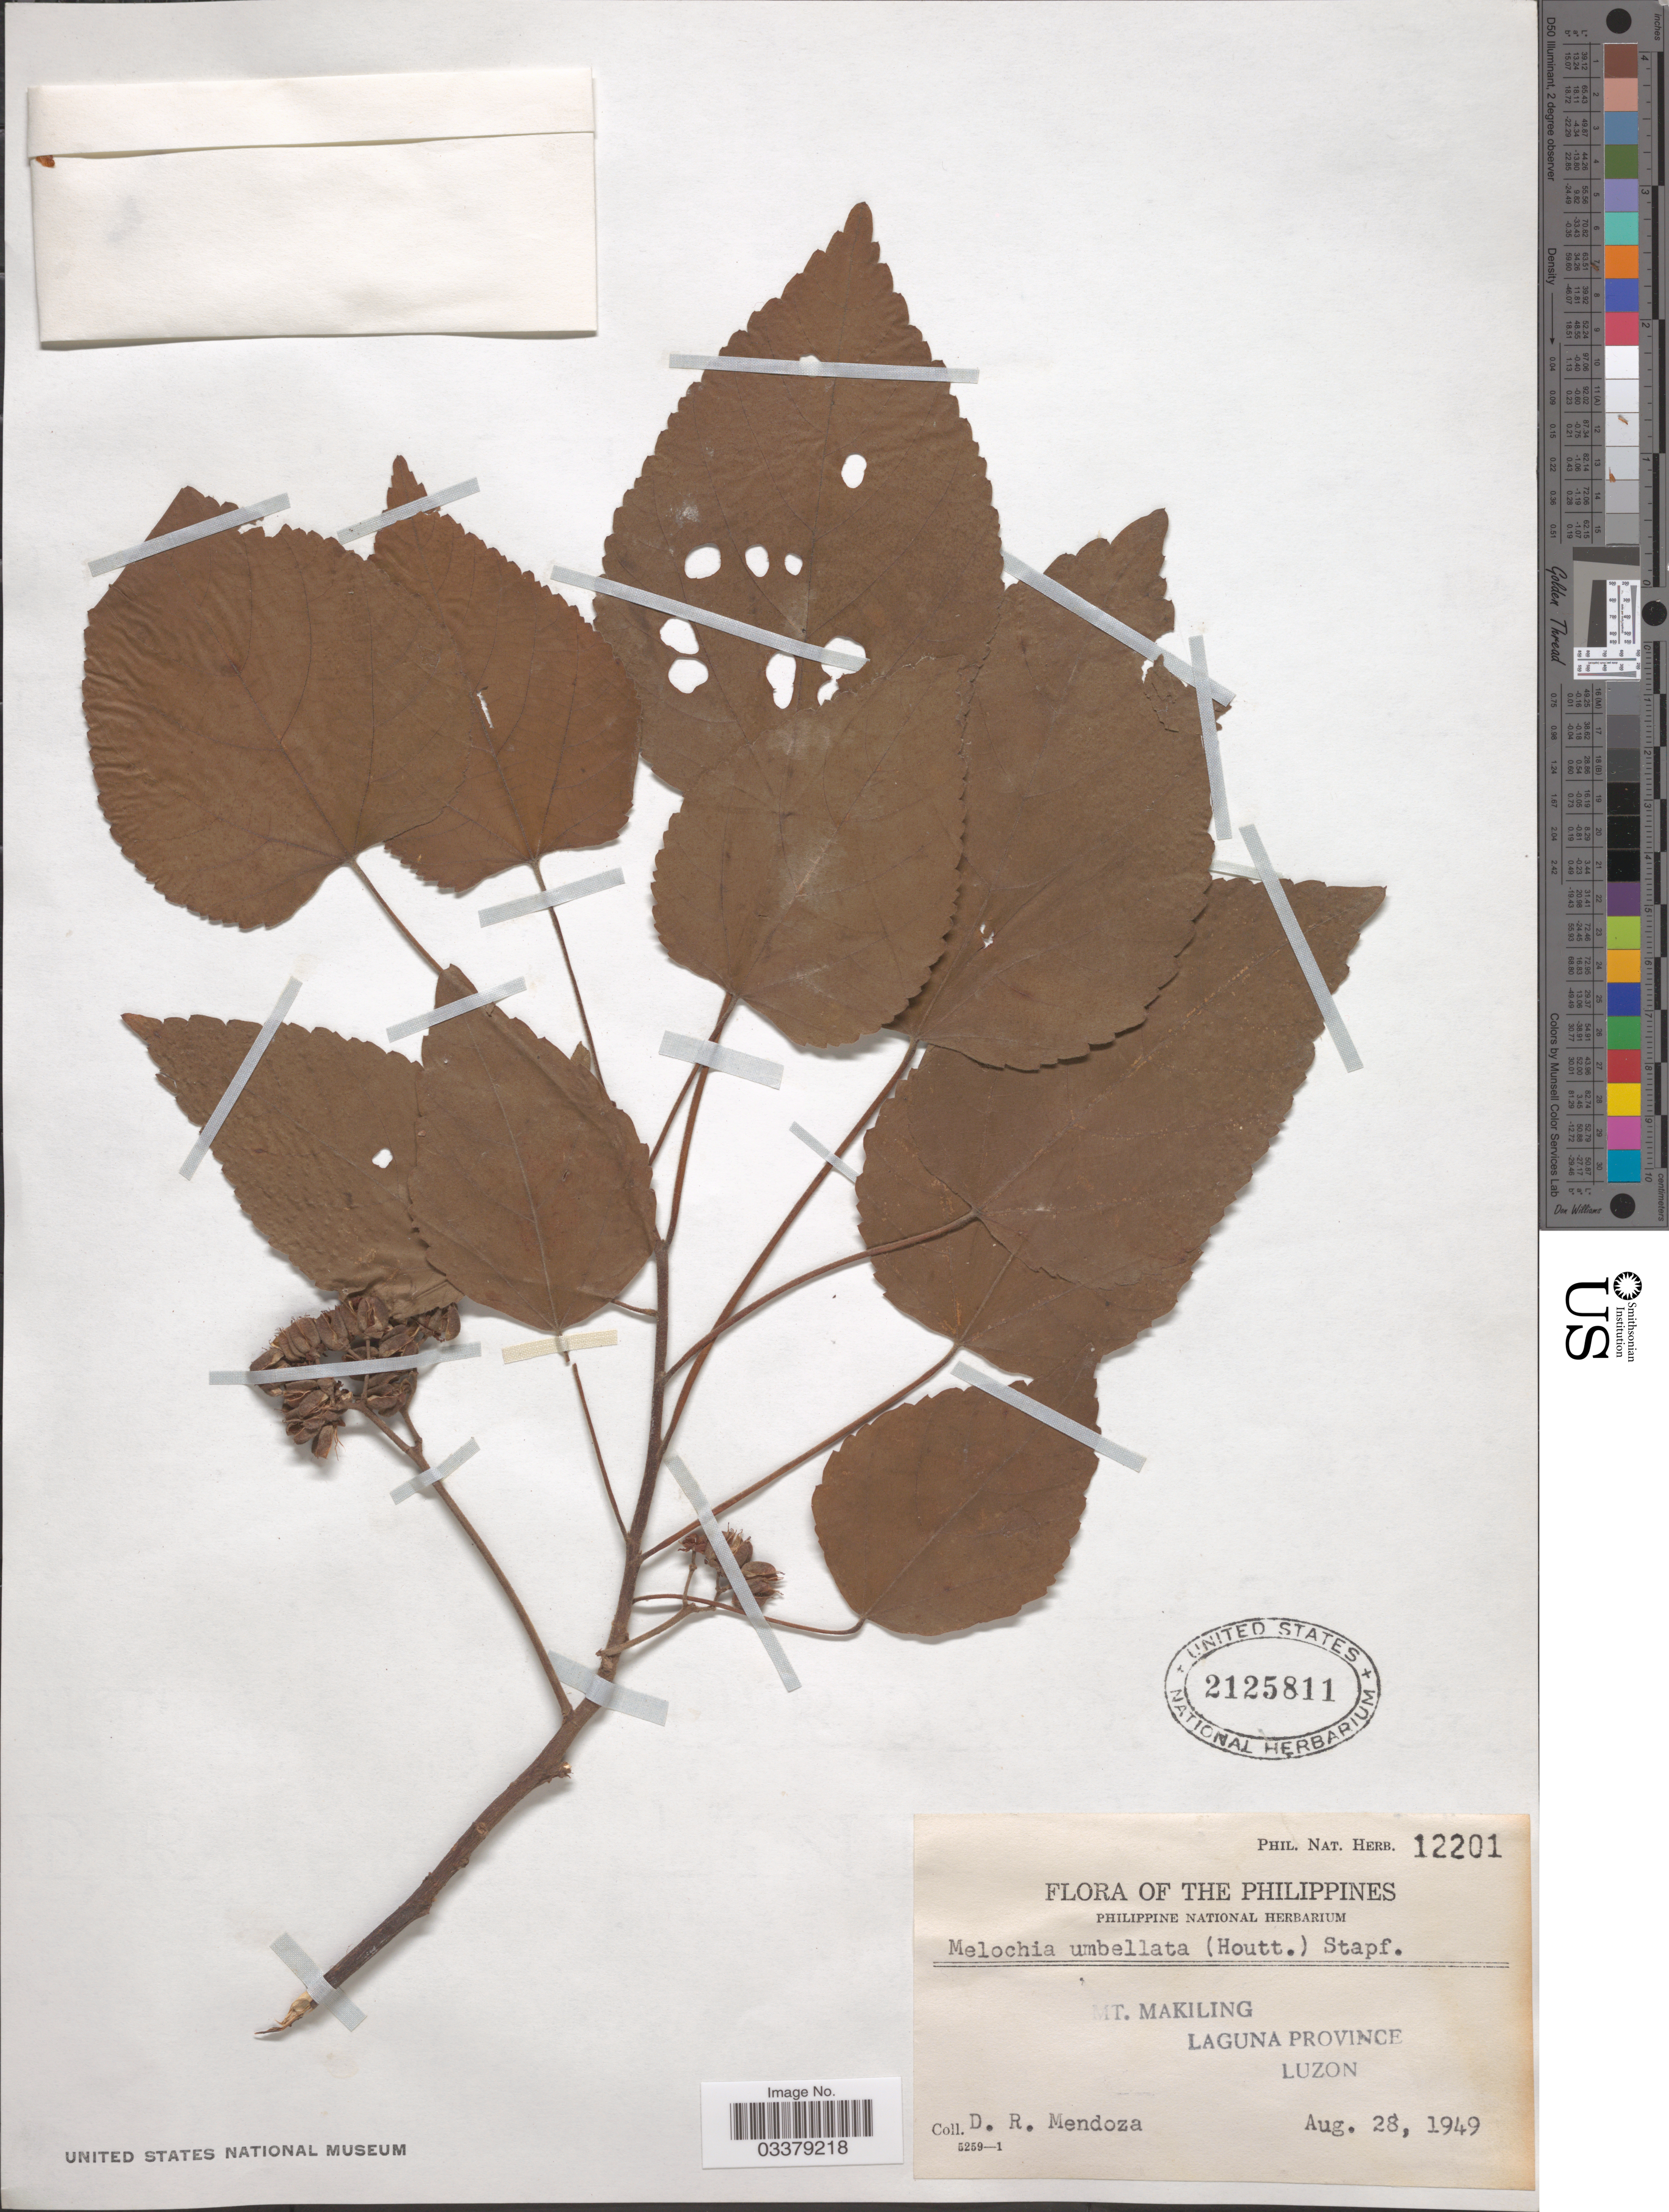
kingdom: Plantae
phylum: Tracheophyta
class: Magnoliopsida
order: Malvales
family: Malvaceae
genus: Melochia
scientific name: Melochia umbellata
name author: Stapf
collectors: D. Mendoza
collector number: Phil. Nat. Herb. 12201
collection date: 1949-08-28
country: Philippines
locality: Mt. Makiling. Laguna Province. Luzon.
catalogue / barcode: US 2125811